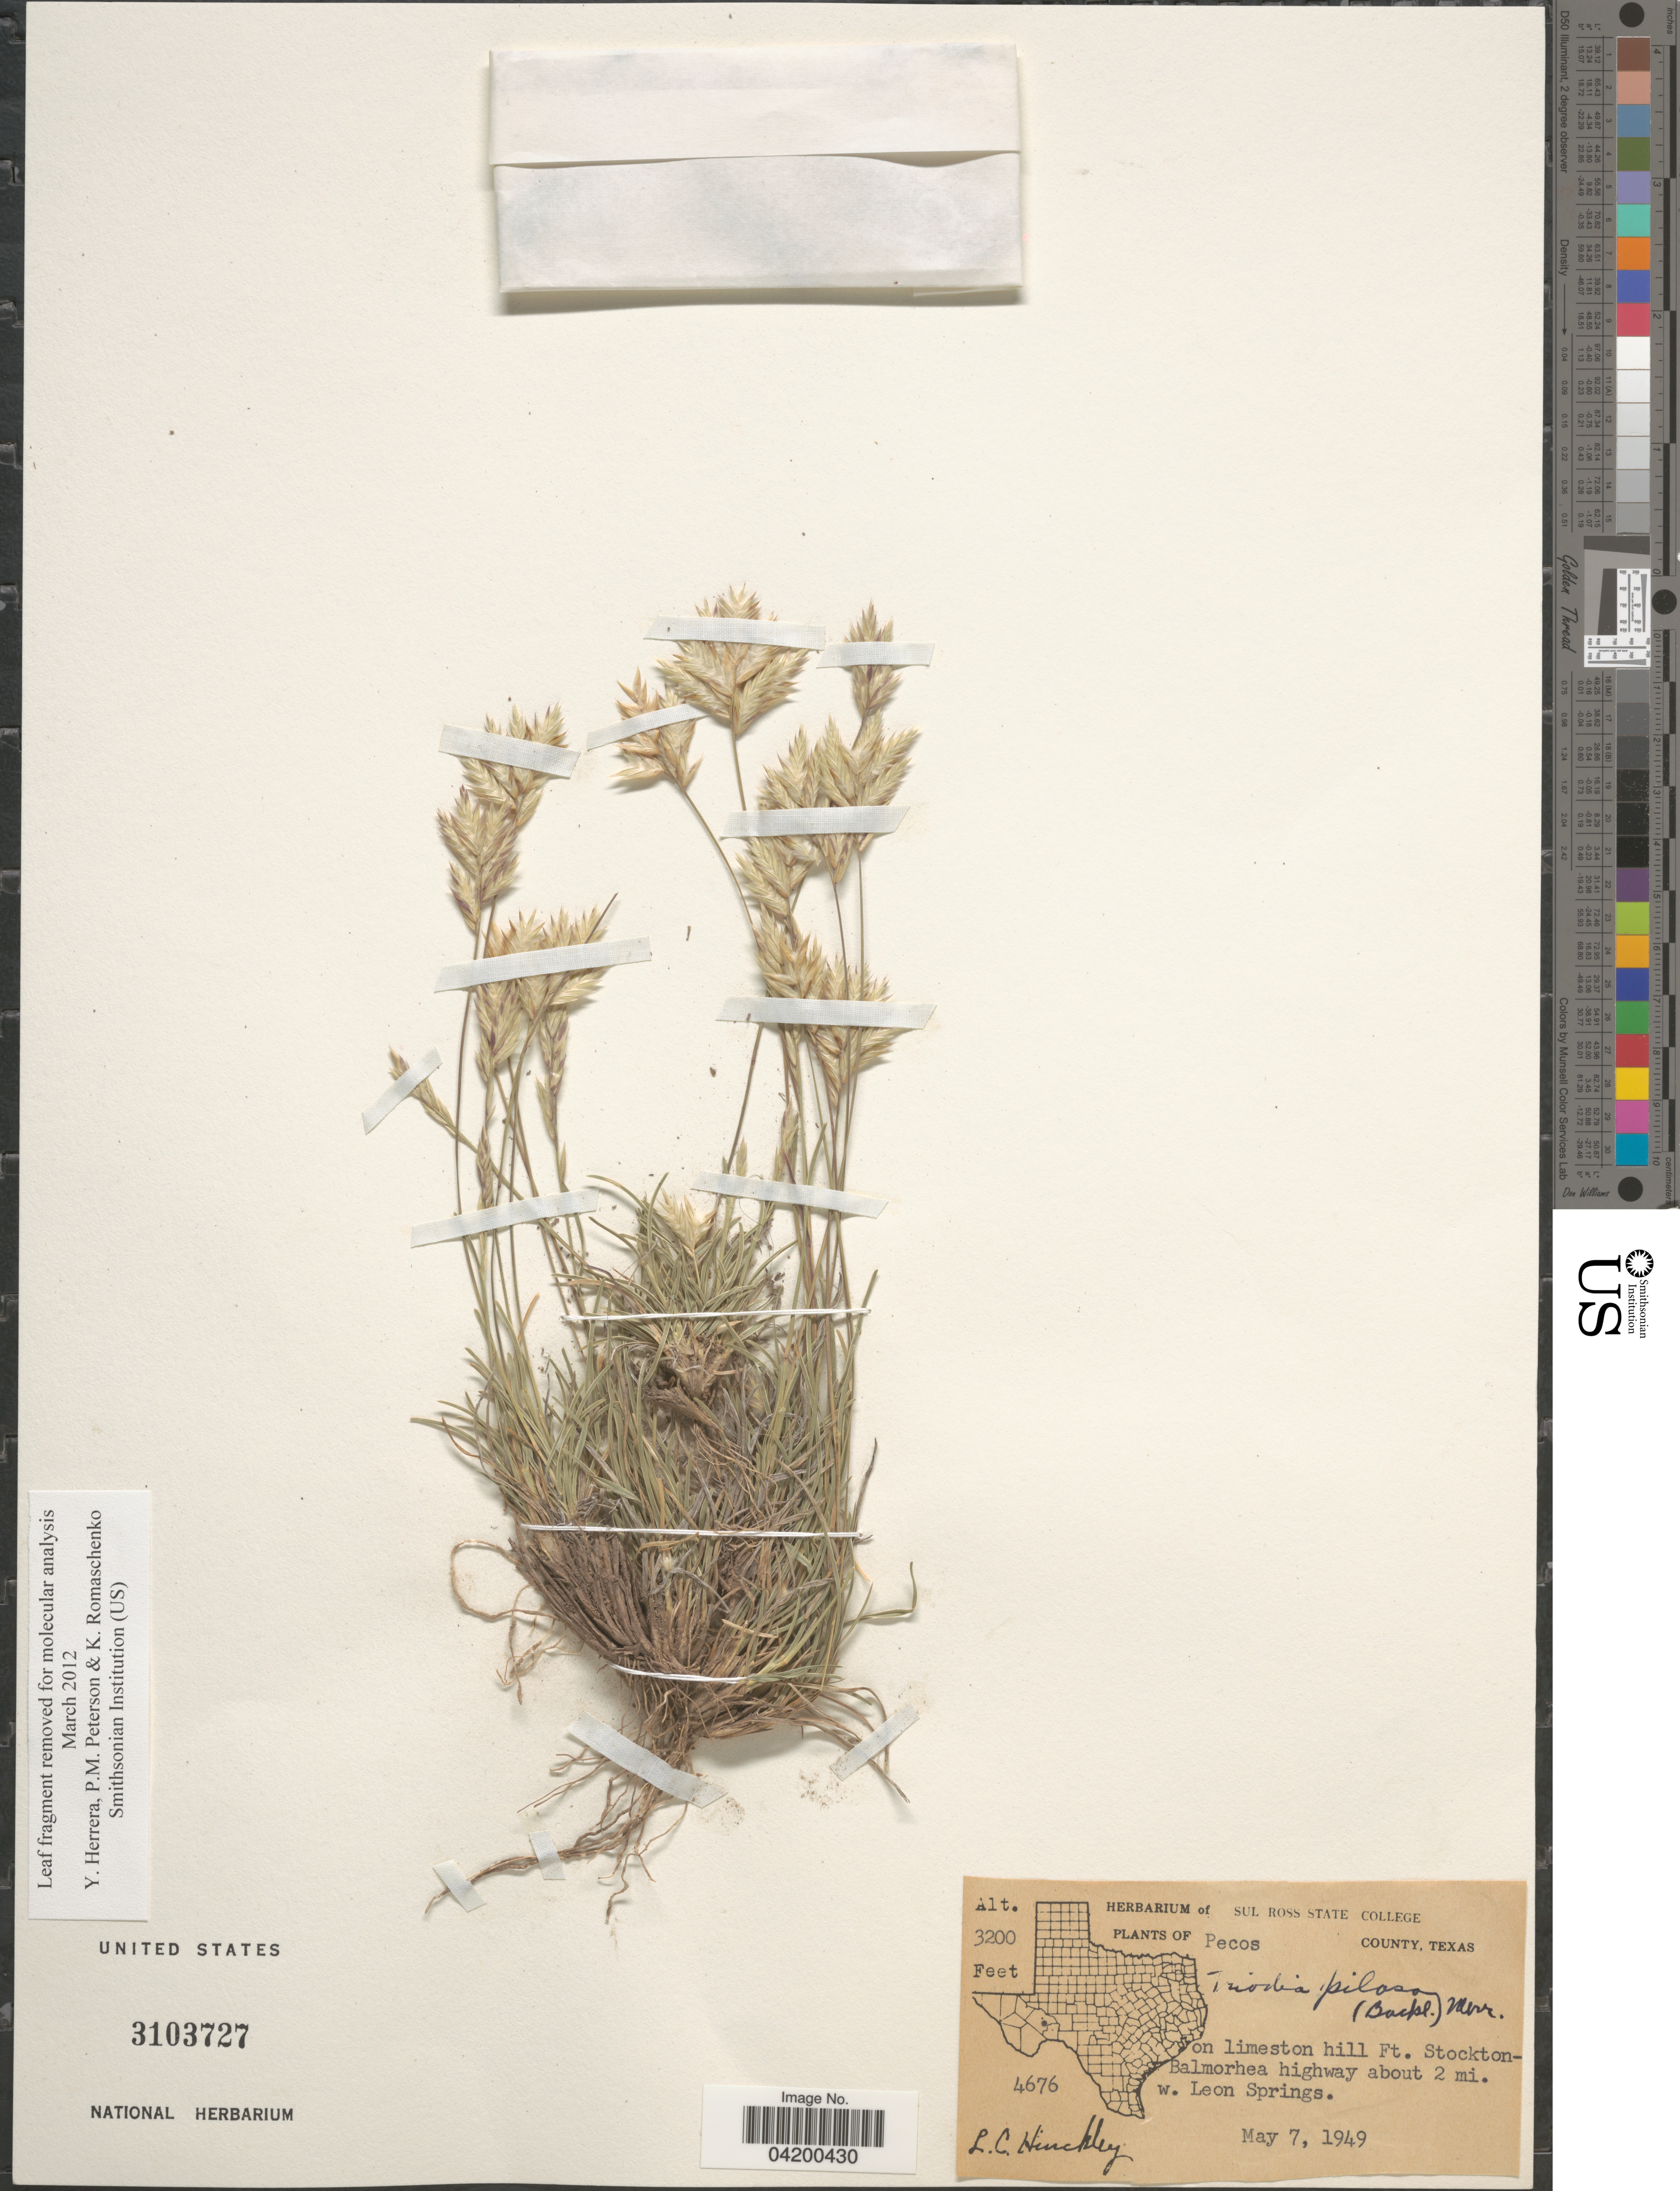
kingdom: Plantae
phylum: Tracheophyta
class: Liliopsida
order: Poales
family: Poaceae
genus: Erioneuron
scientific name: Erioneuron pilosum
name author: (Buckley) Nash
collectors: L. Hinckley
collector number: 4676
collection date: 1949-05-07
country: United States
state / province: Texas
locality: Pecos County. On limestone hill Ft. Stockton-Balmorhea highway about 2 mi. w. Leon Springs.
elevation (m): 975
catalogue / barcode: US 3103727